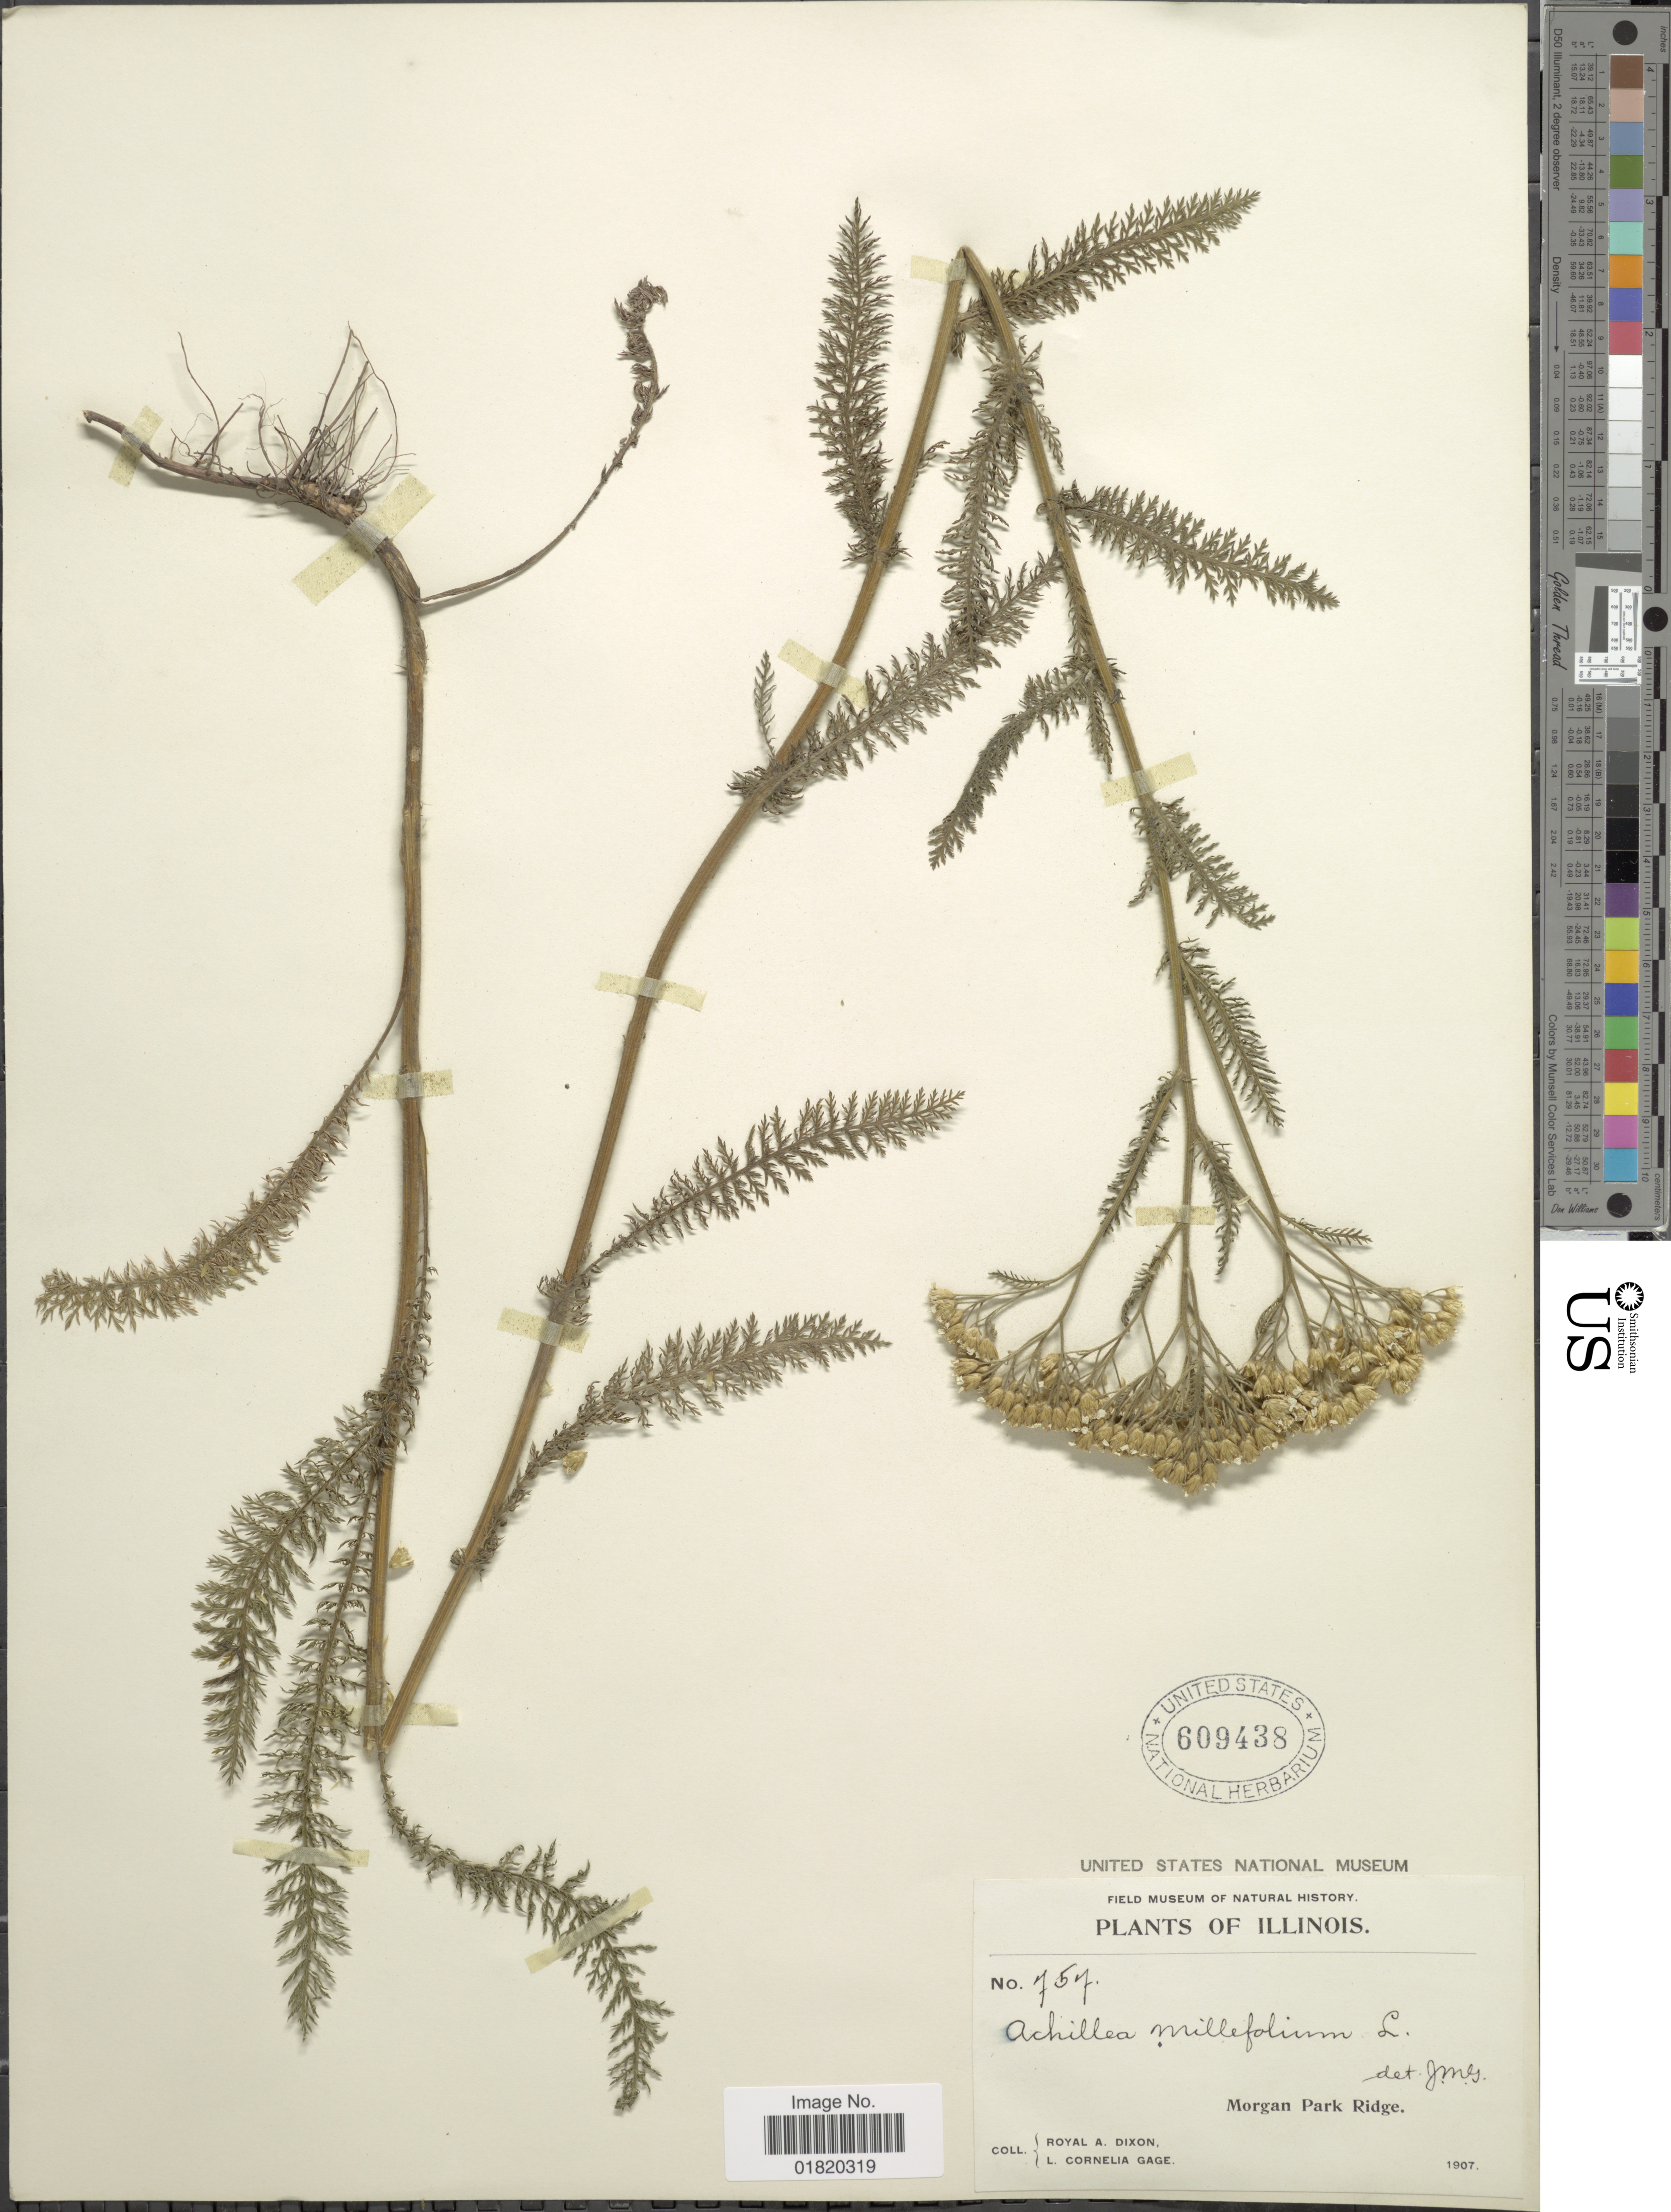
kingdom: Plantae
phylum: Tracheophyta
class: Magnoliopsida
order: Asterales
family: Asteraceae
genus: Achillea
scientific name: Achillea occidentalis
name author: (DC.) Raf. ex Rydb.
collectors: R. A. Dixon & L. Gage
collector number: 757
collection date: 1907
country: United States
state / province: Illinois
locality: Morgan Park Ridge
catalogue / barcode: US 609438